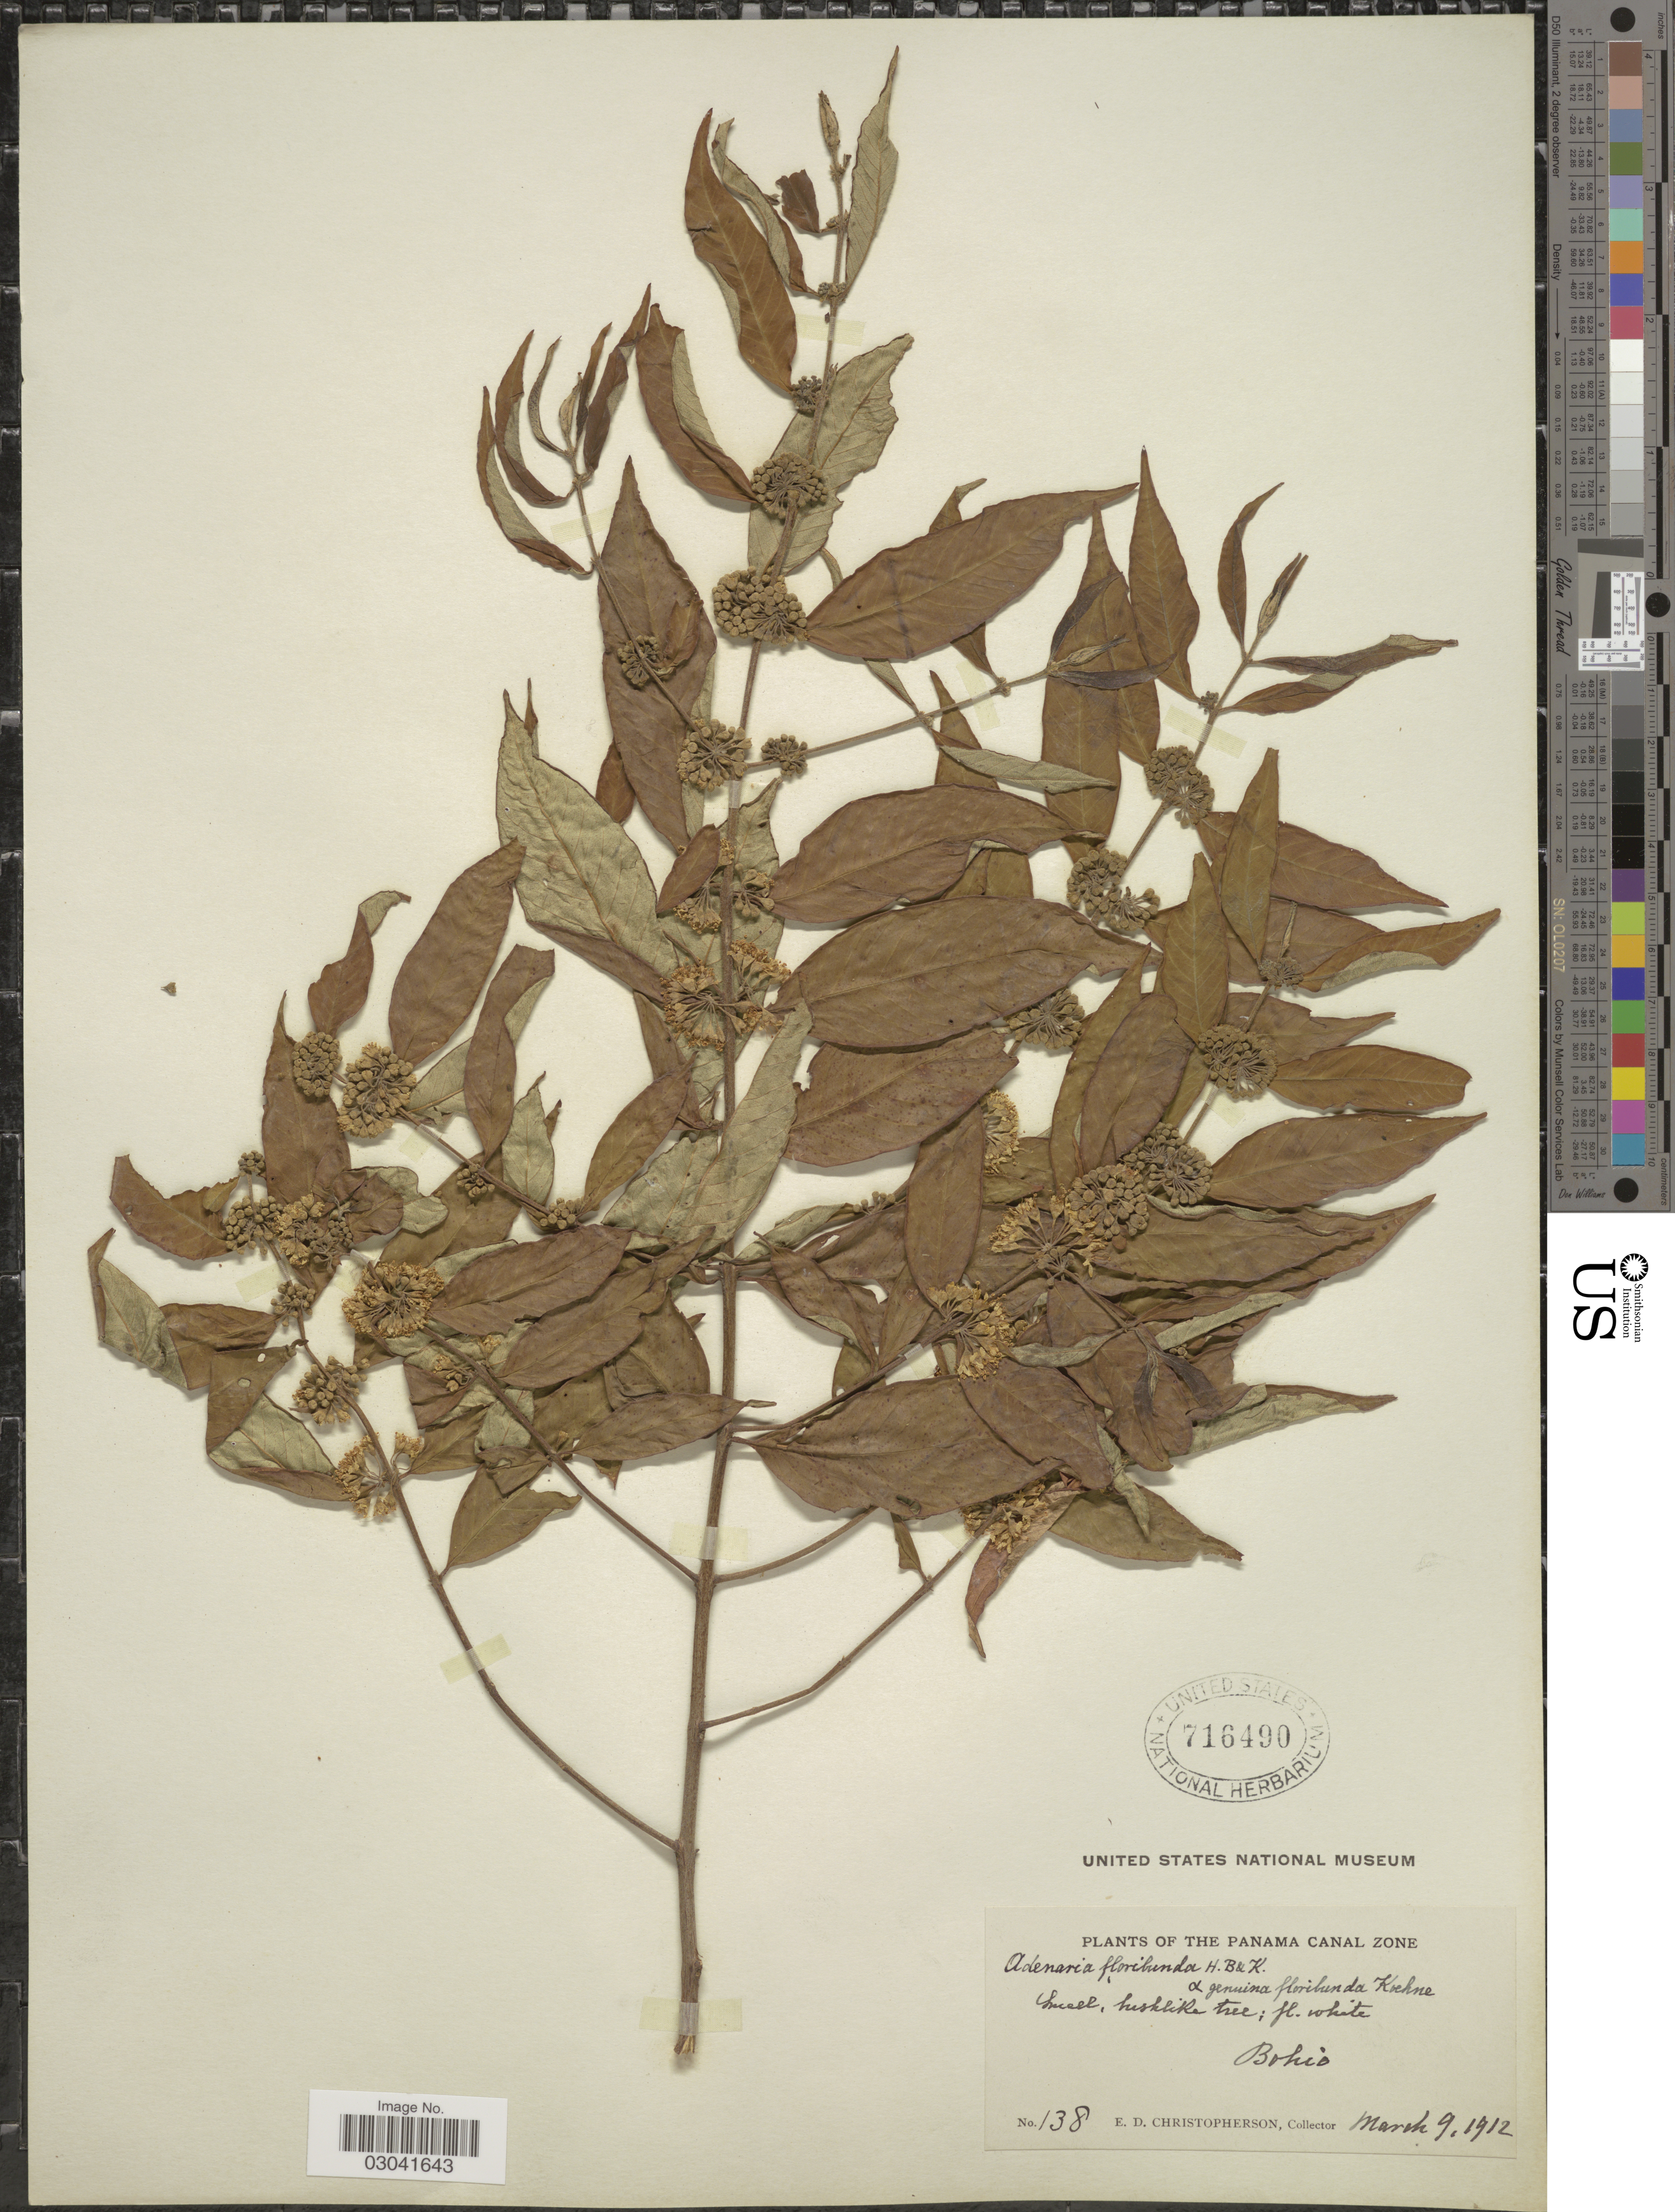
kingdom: Plantae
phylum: Tracheophyta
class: Magnoliopsida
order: Myrtales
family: Lythraceae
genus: Adenaria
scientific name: Adenaria floribunda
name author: Kunth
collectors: E. Christopherson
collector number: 138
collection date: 1912-03-09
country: Panama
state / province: Colón / Panamá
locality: The Panama Canal Zone. Bohio.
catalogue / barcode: US 716490